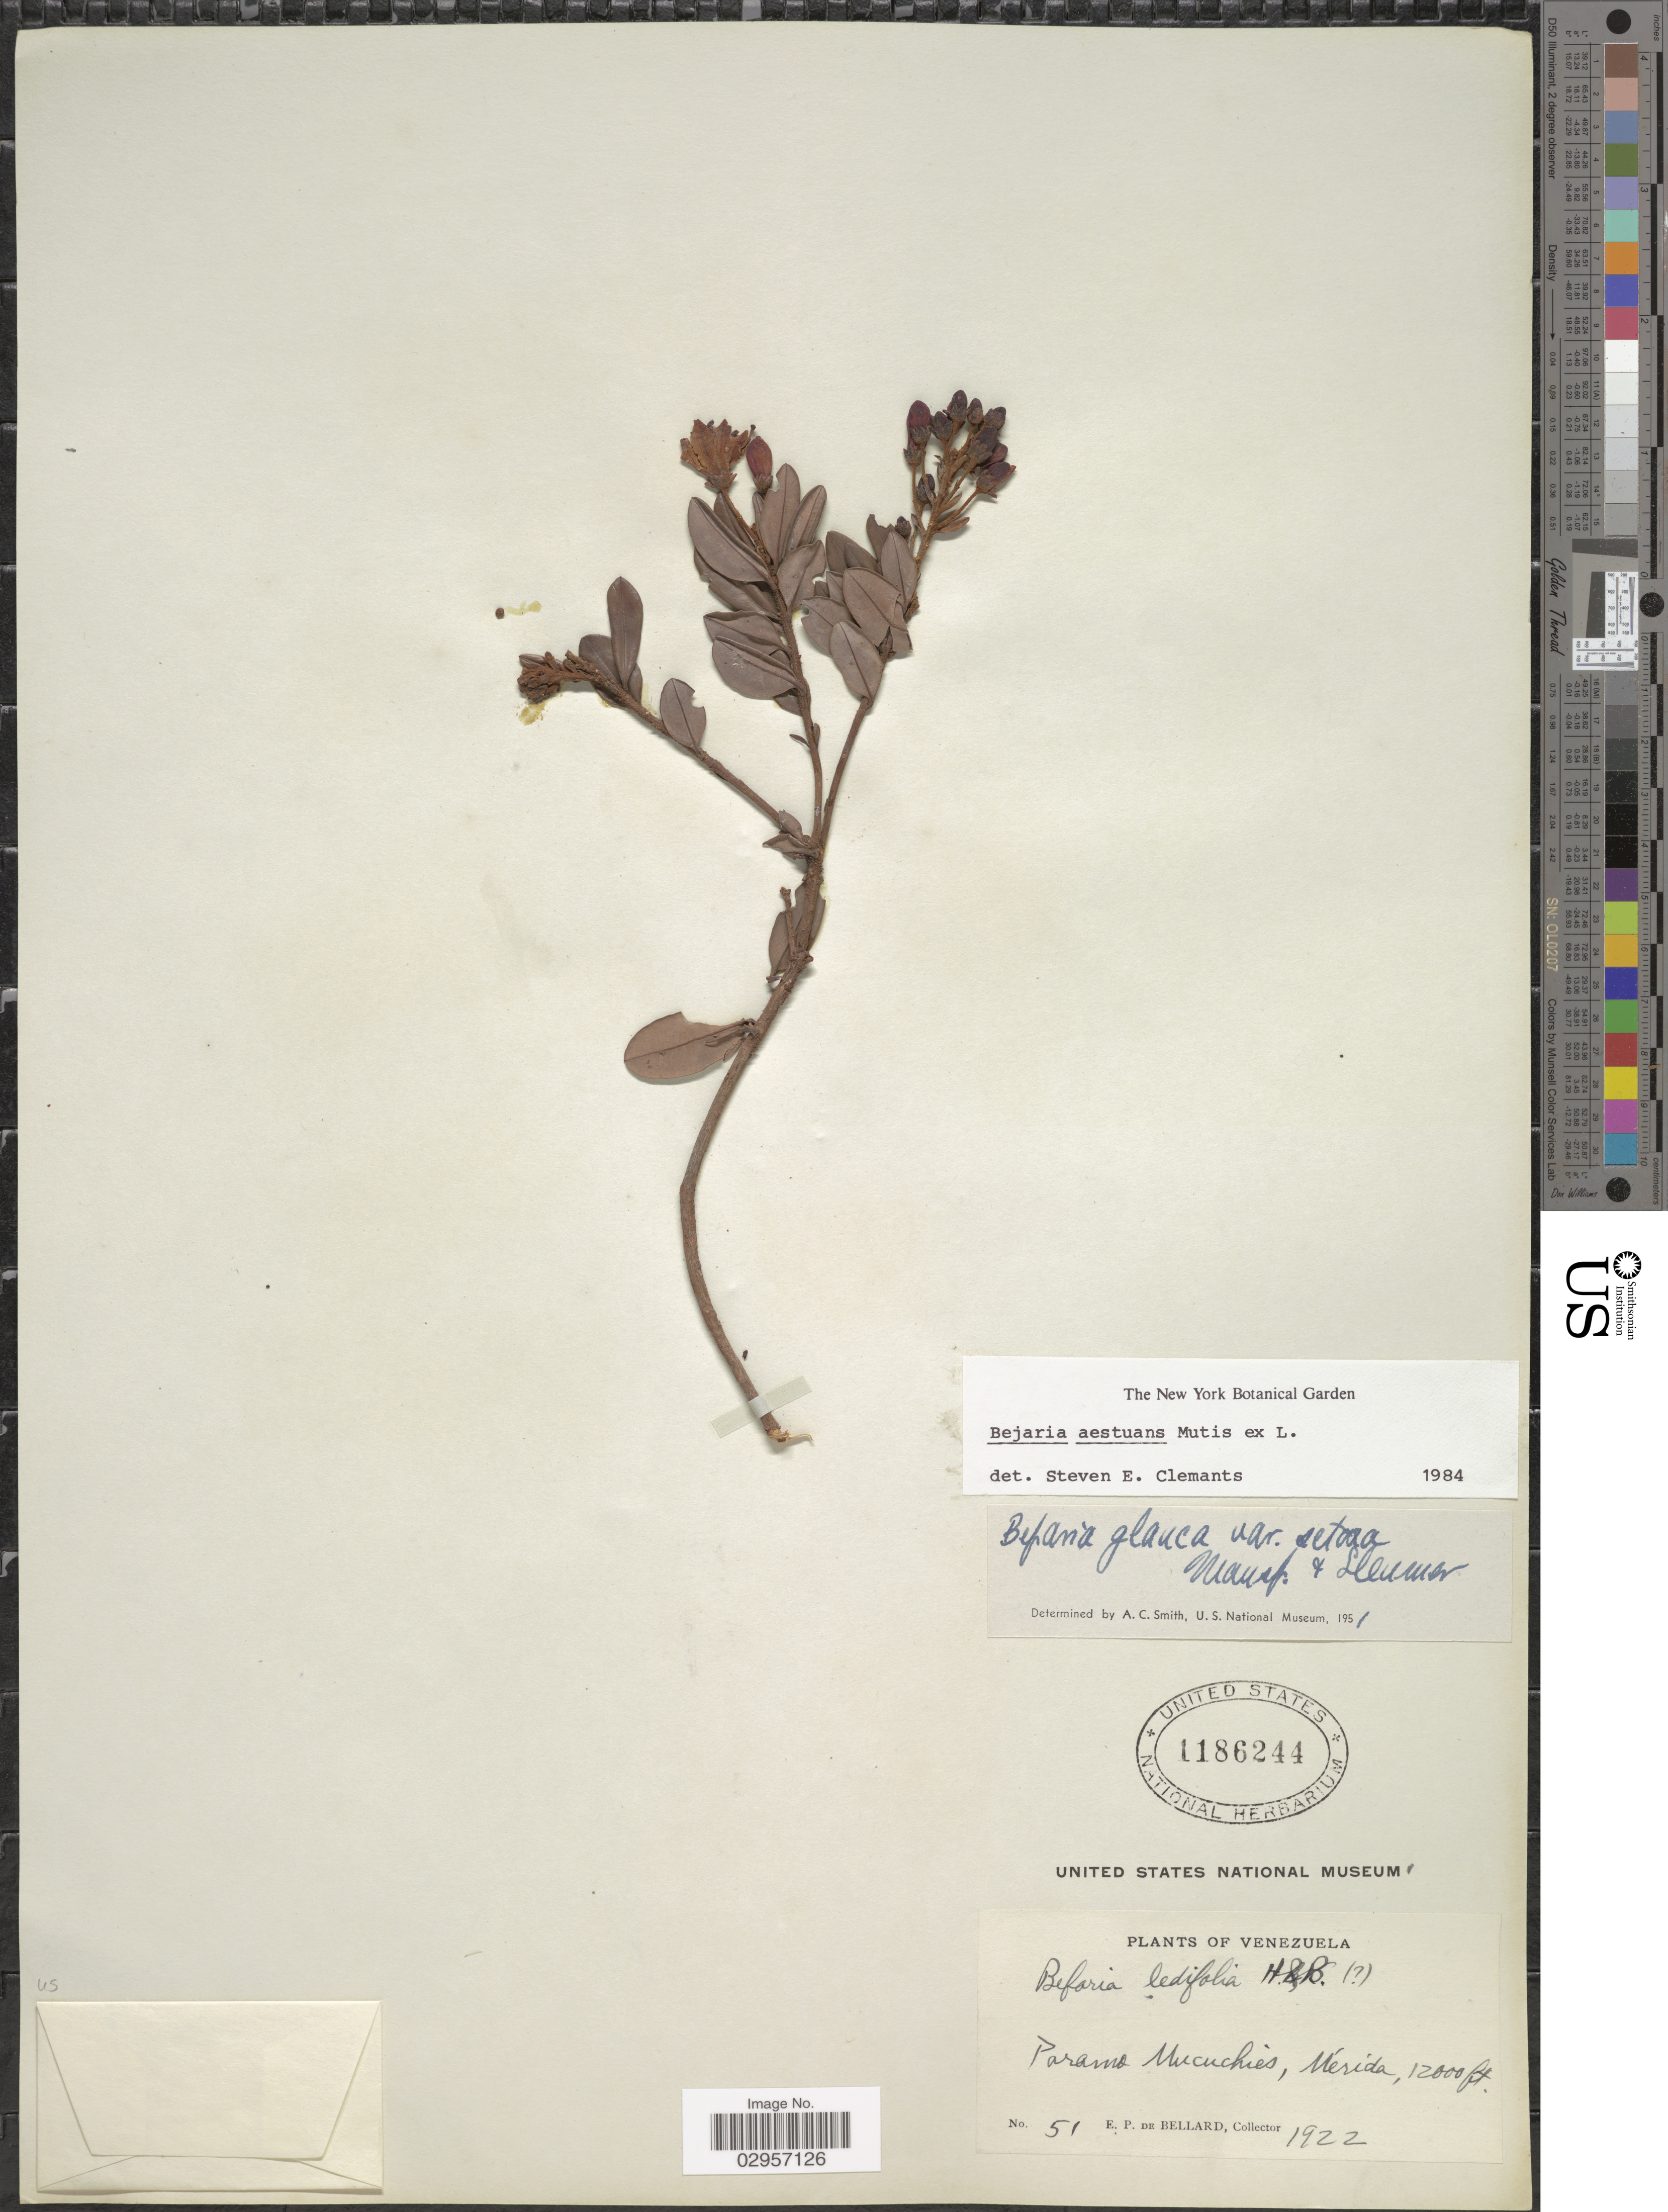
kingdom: Plantae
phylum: Tracheophyta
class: Magnoliopsida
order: Ericales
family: Ericaceae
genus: Befaria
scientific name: Befaria aestuans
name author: Mutis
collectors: E. de Bellard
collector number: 51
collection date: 1922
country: Venezuela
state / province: Mérida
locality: Paramo Mucuchies, Mérida.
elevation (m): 3658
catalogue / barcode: US 1186244